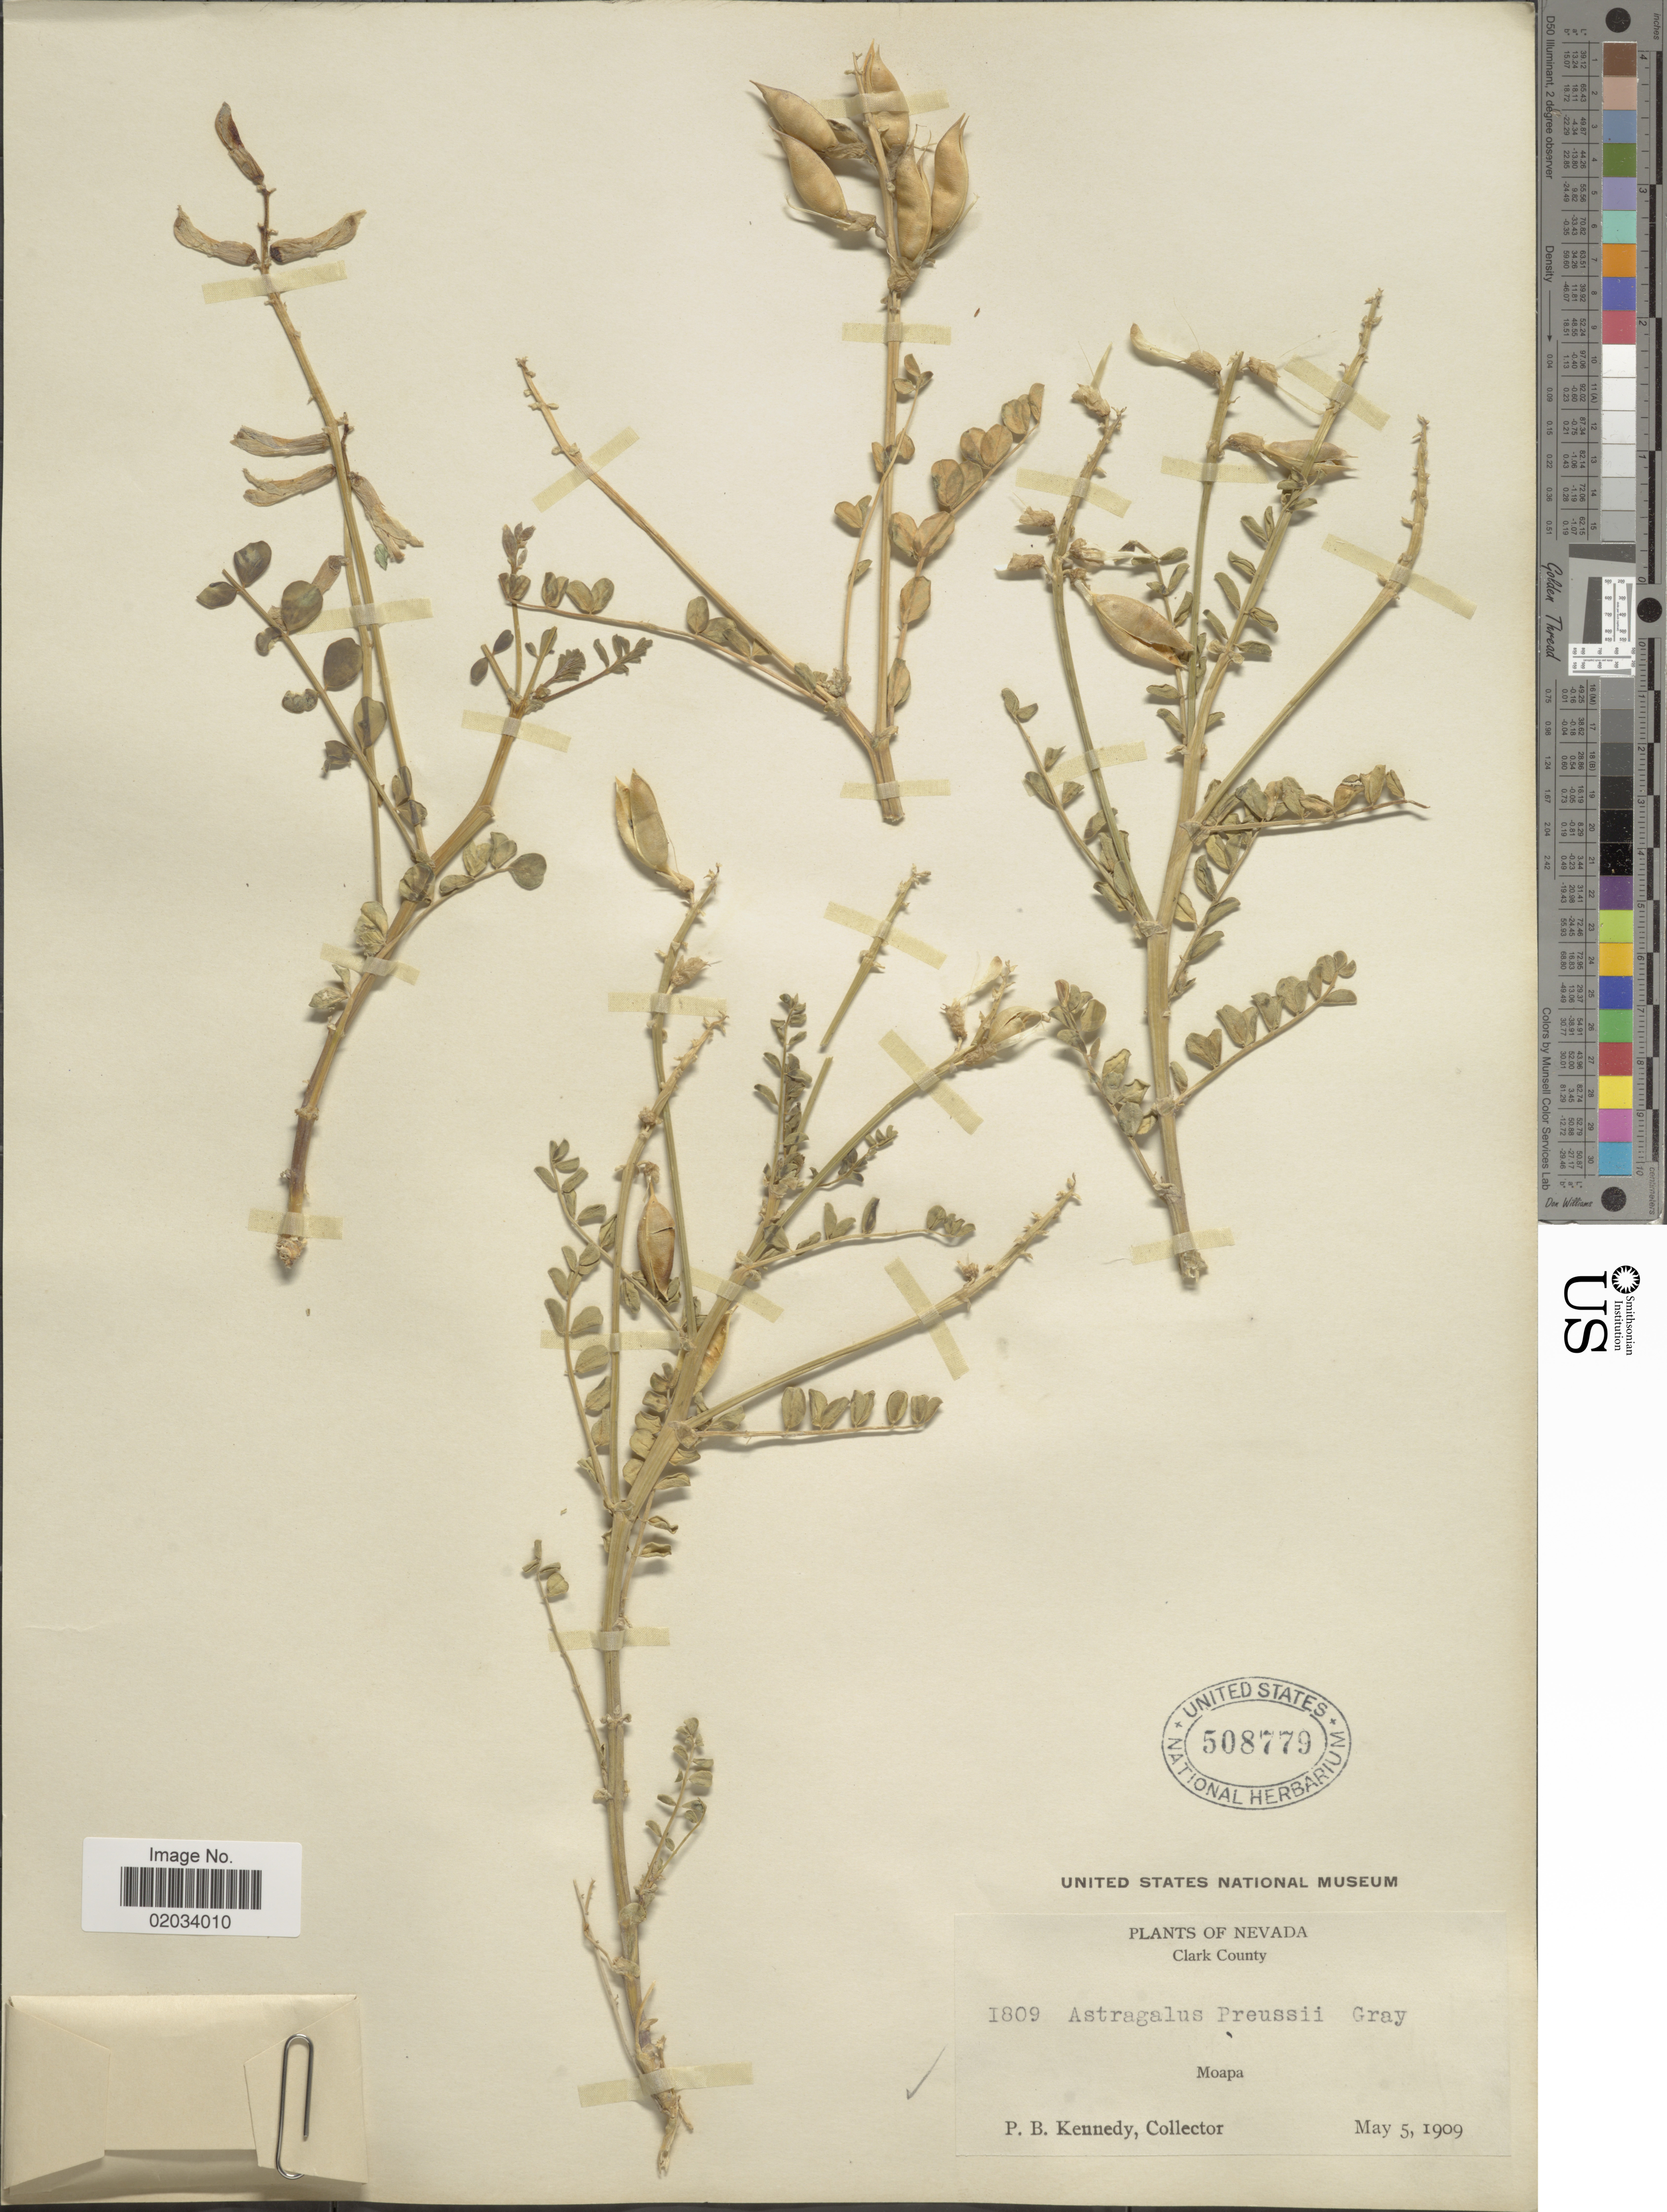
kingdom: Plantae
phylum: Tracheophyta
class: Magnoliopsida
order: Fabales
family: Fabaceae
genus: Astragalus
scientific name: Astragalus preussii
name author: A. Gray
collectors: P. B. Kennedy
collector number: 1809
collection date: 1909-05-05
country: United States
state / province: Nevada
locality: Clark County. Moapa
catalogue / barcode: US 508779